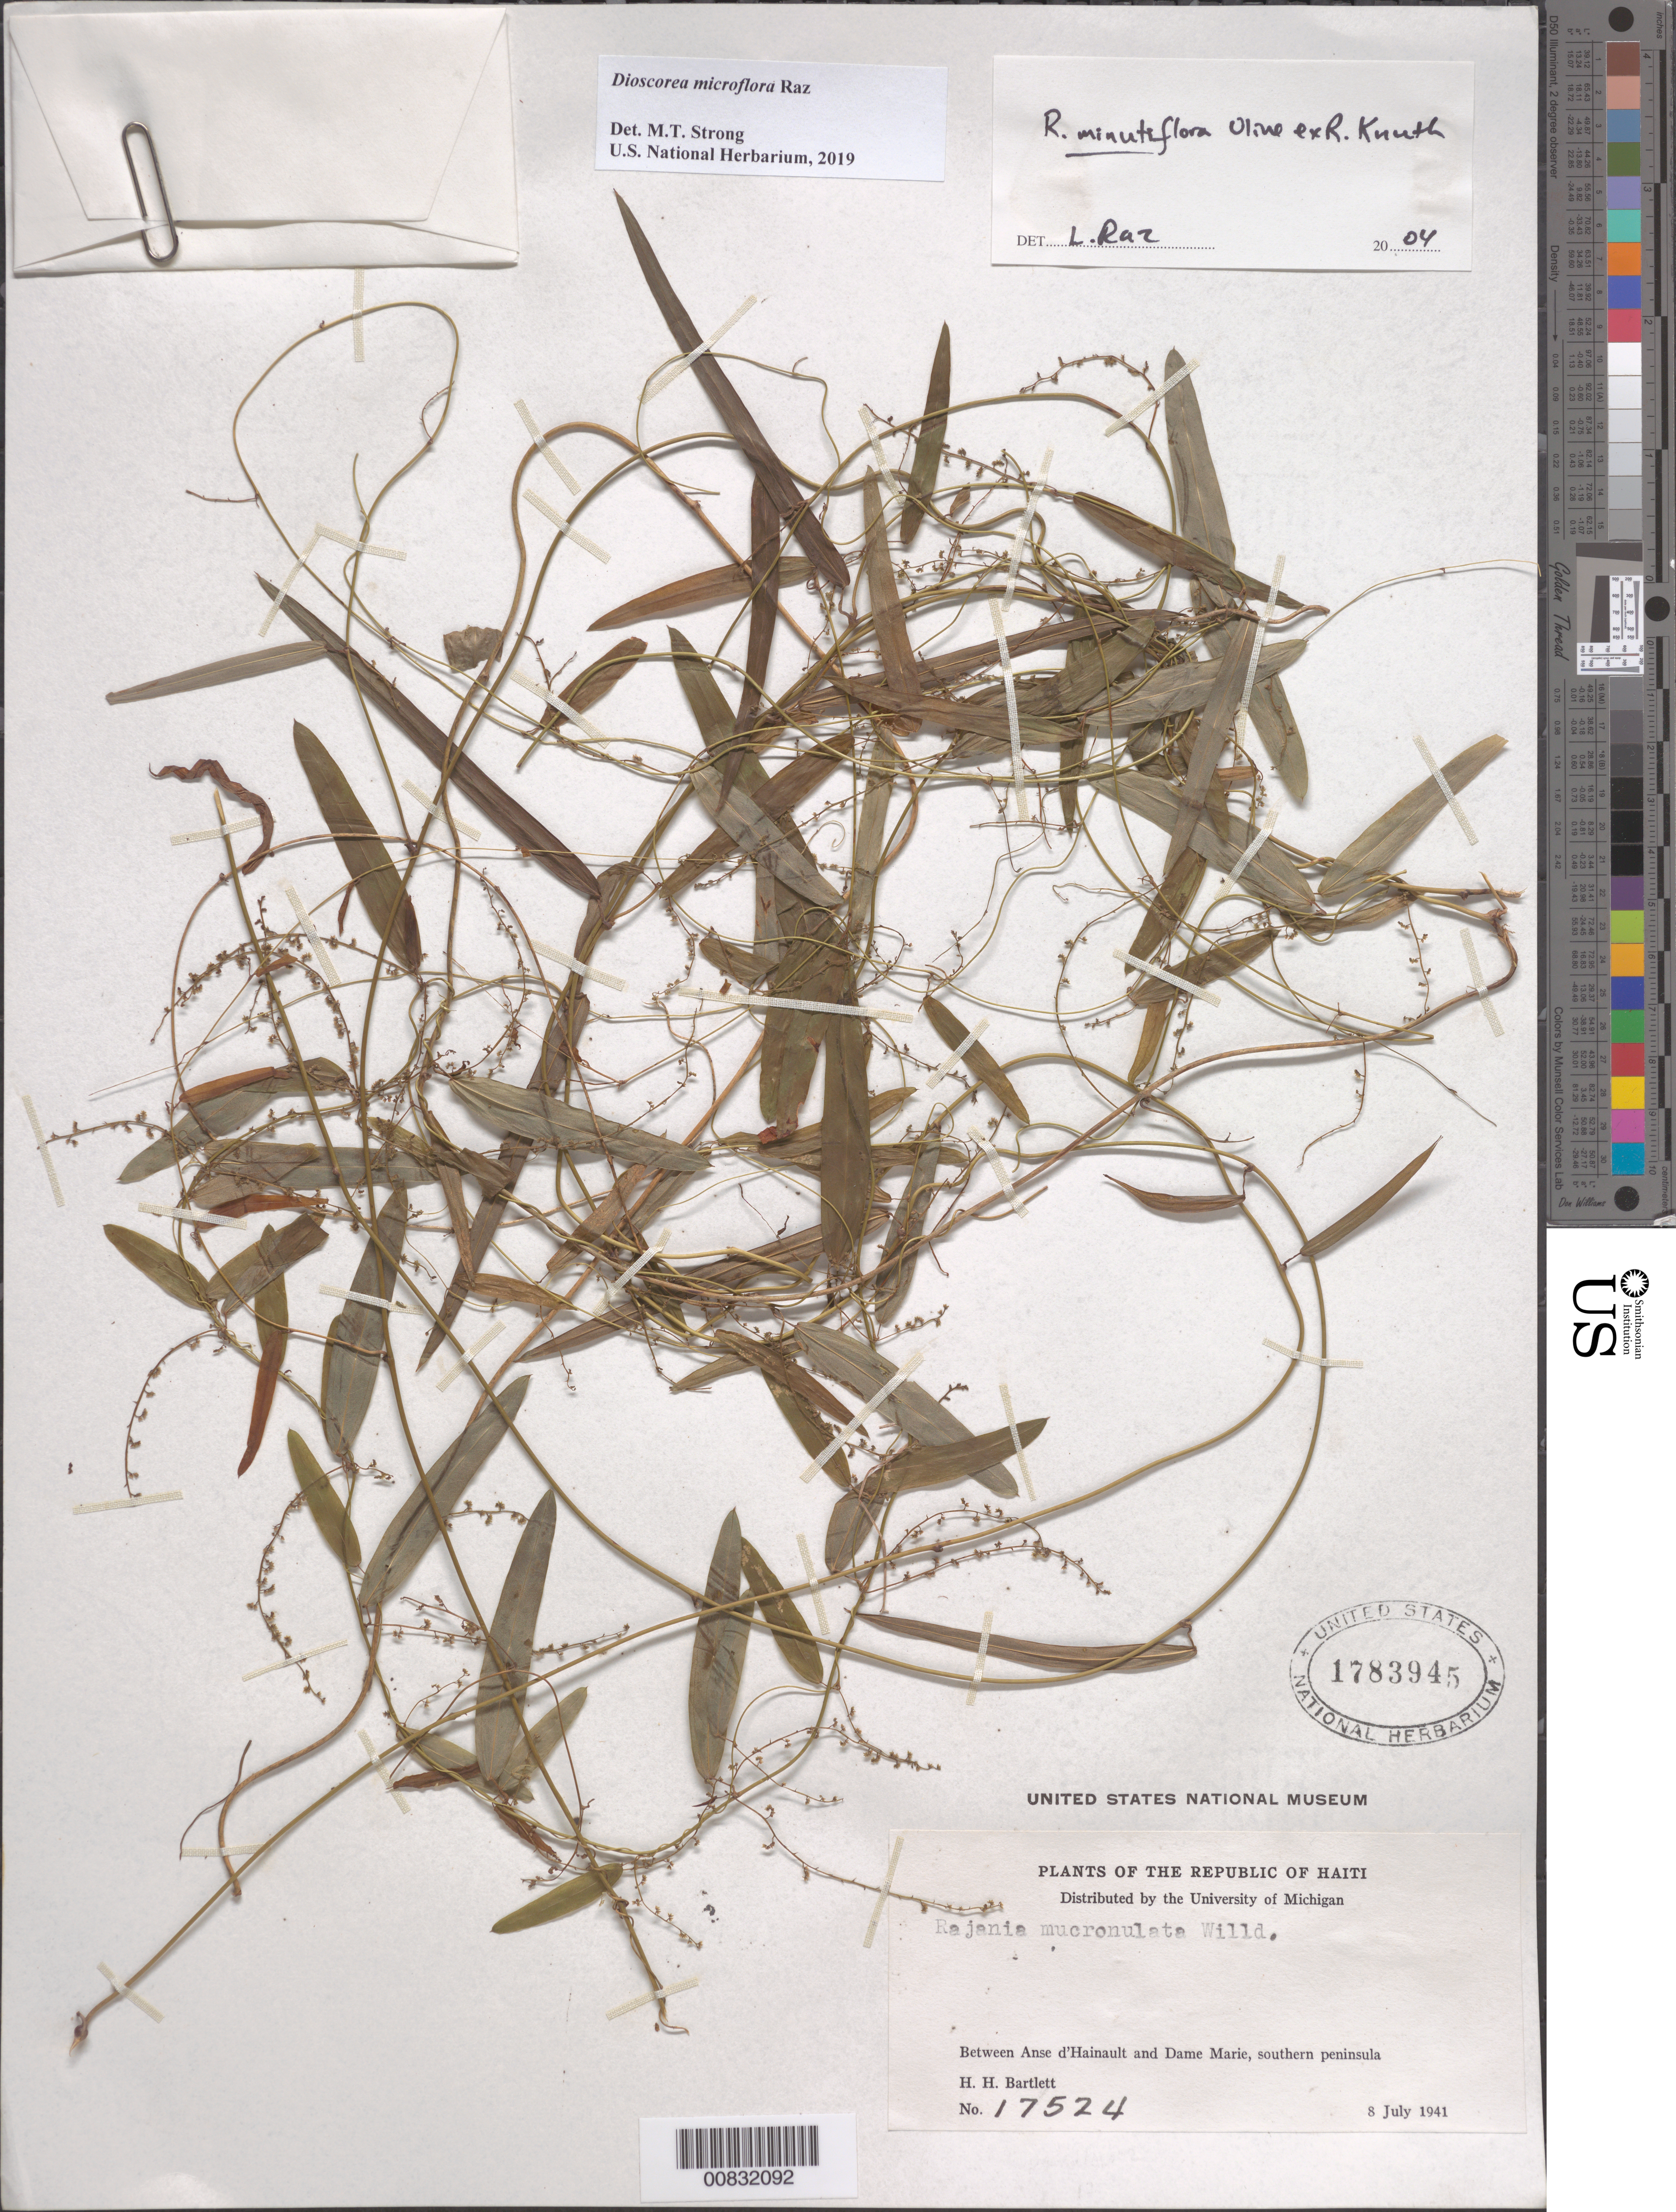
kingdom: Plantae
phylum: Tracheophyta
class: Liliopsida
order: Dioscoreales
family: Dioscoreaceae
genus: Dioscorea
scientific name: Dioscorea microflora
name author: Raz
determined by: Strong, M. T., (US), Smithsonian Institution - National Museum of Natural History (UNITED STATES)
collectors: H. H. Bartlett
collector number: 17524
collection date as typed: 08 Jul 1941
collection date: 1941-07-08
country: Haiti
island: Hispaniola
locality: Between Anse d'Hainault and Dame Marie, Southern peninsula.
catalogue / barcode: US 1783945